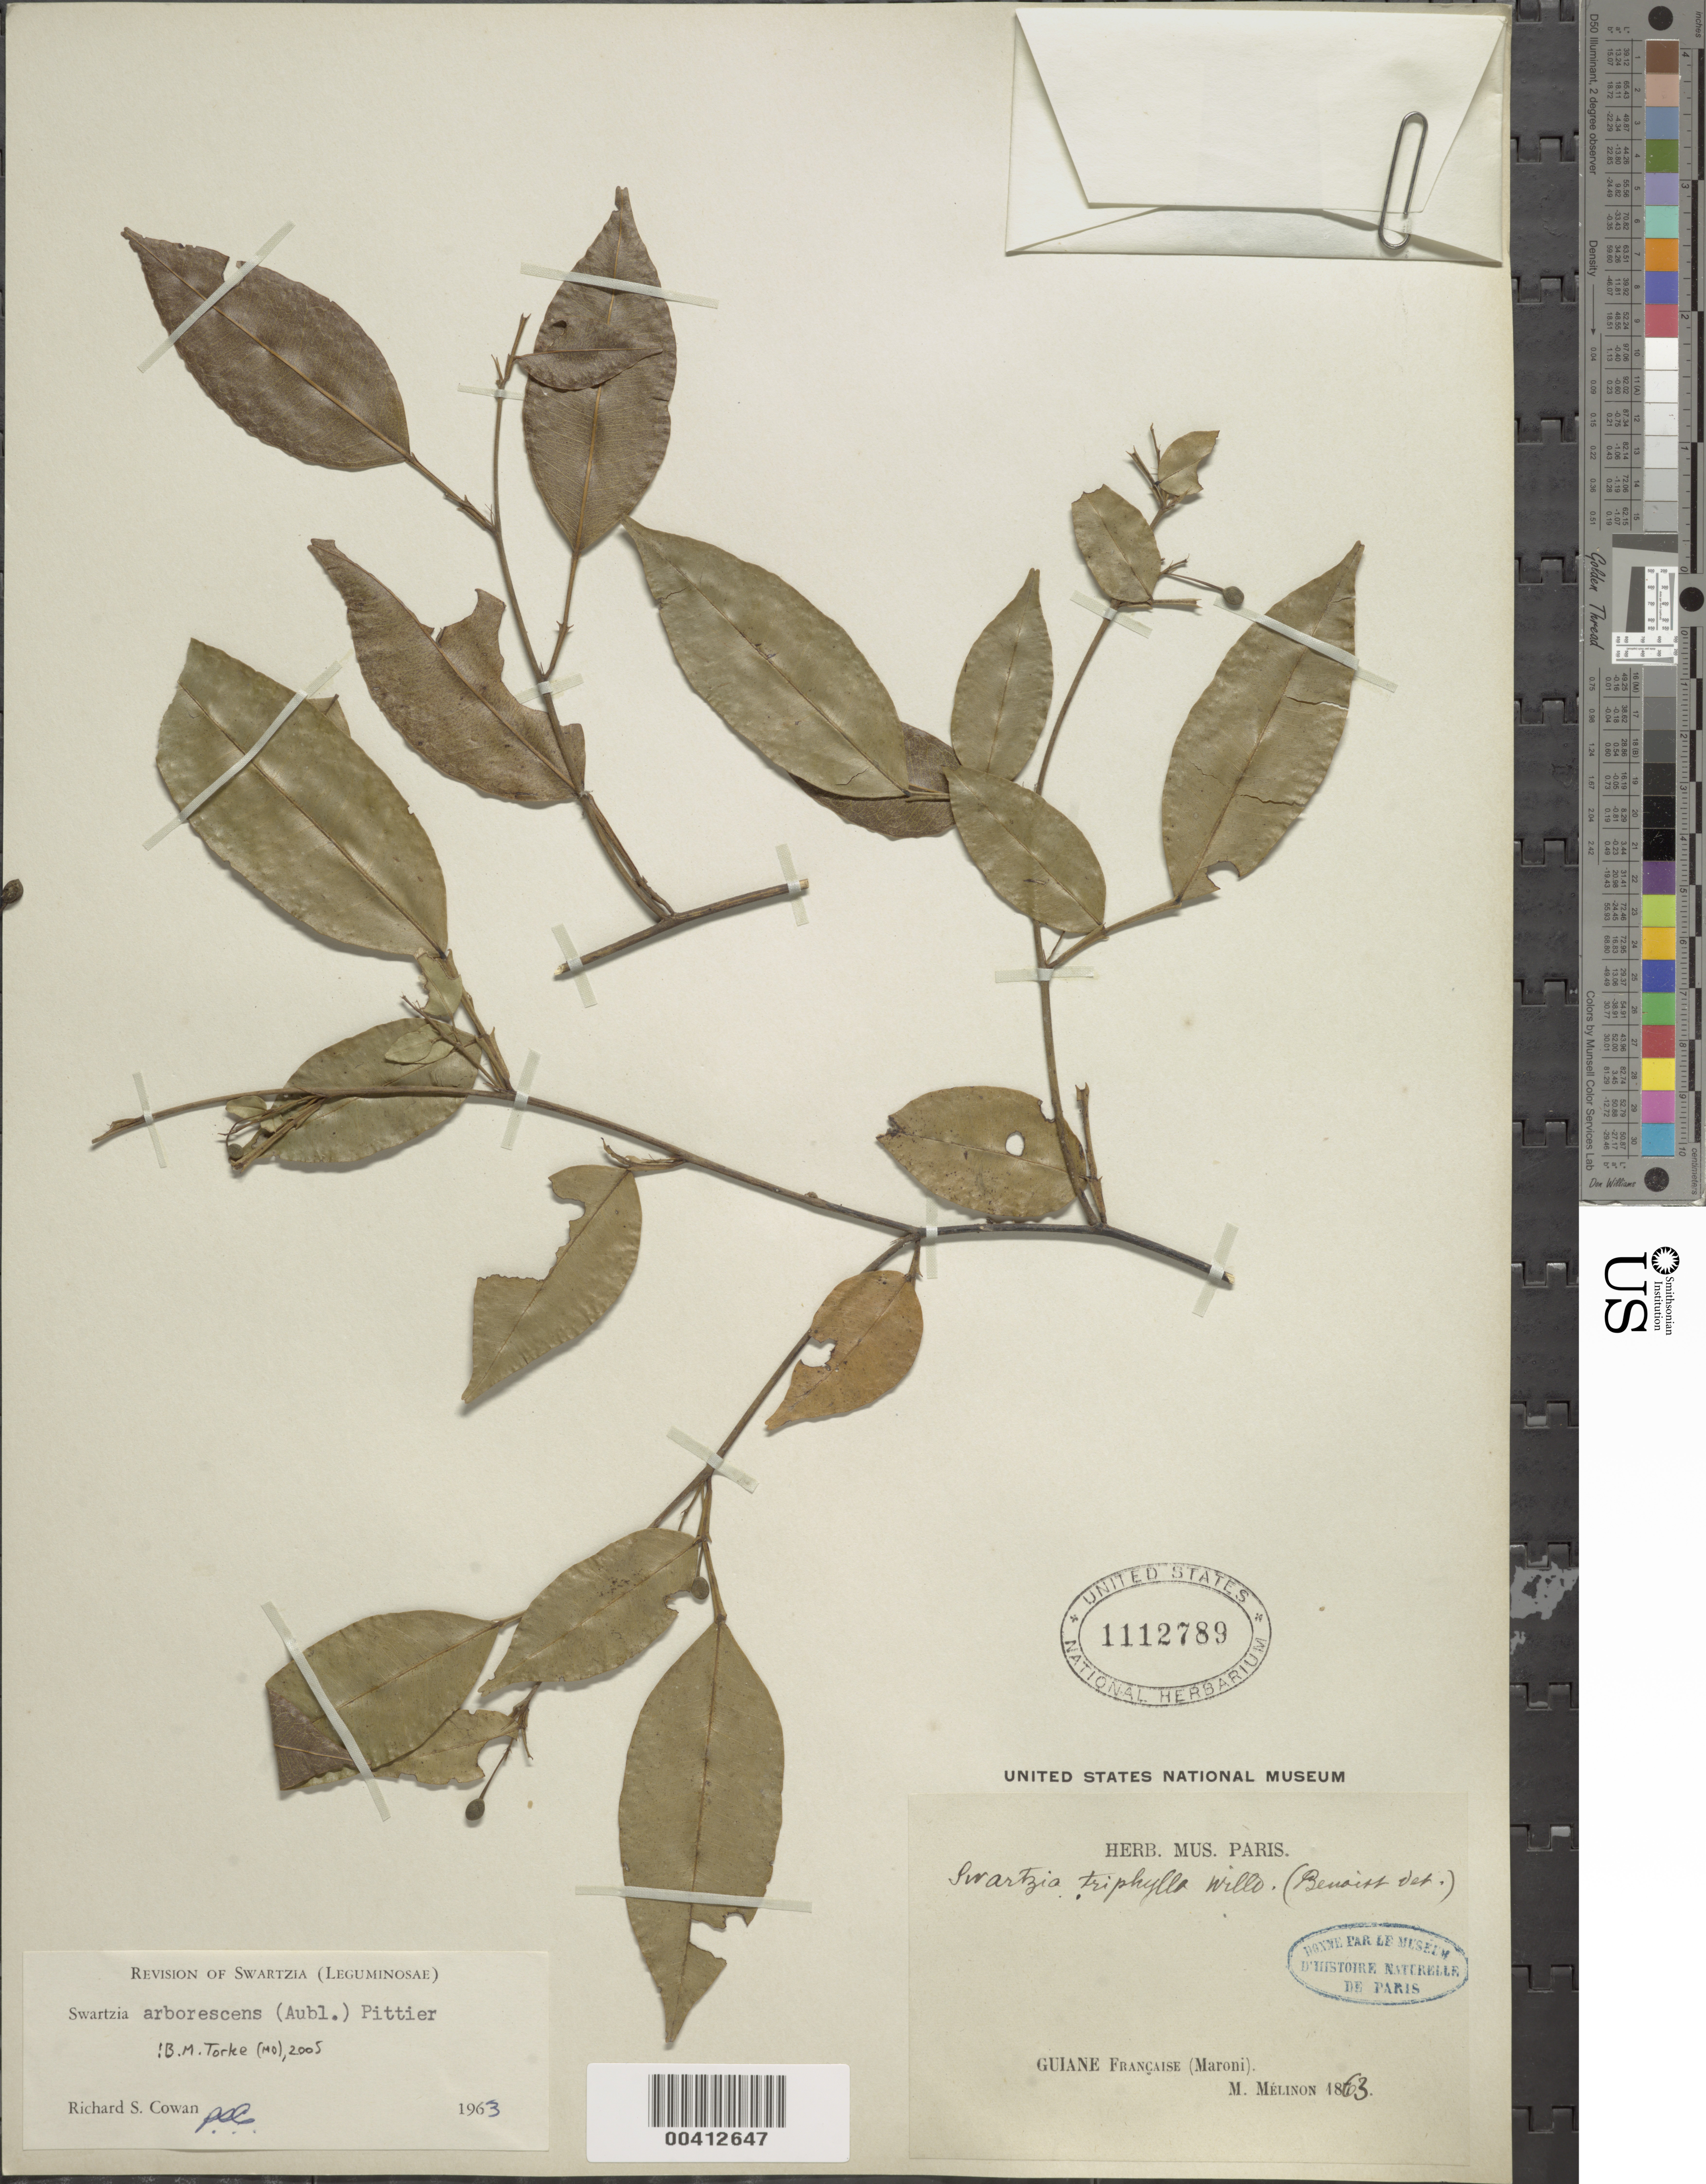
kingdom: Plantae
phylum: Tracheophyta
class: Magnoliopsida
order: Fabales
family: Fabaceae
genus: Swartzia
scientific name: Swartzia arborescens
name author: (Aubl.) Pittier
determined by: Cowan, R. S.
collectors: M. Melinon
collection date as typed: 1863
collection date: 1863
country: French Guiana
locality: Maroni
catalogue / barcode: US 1112789